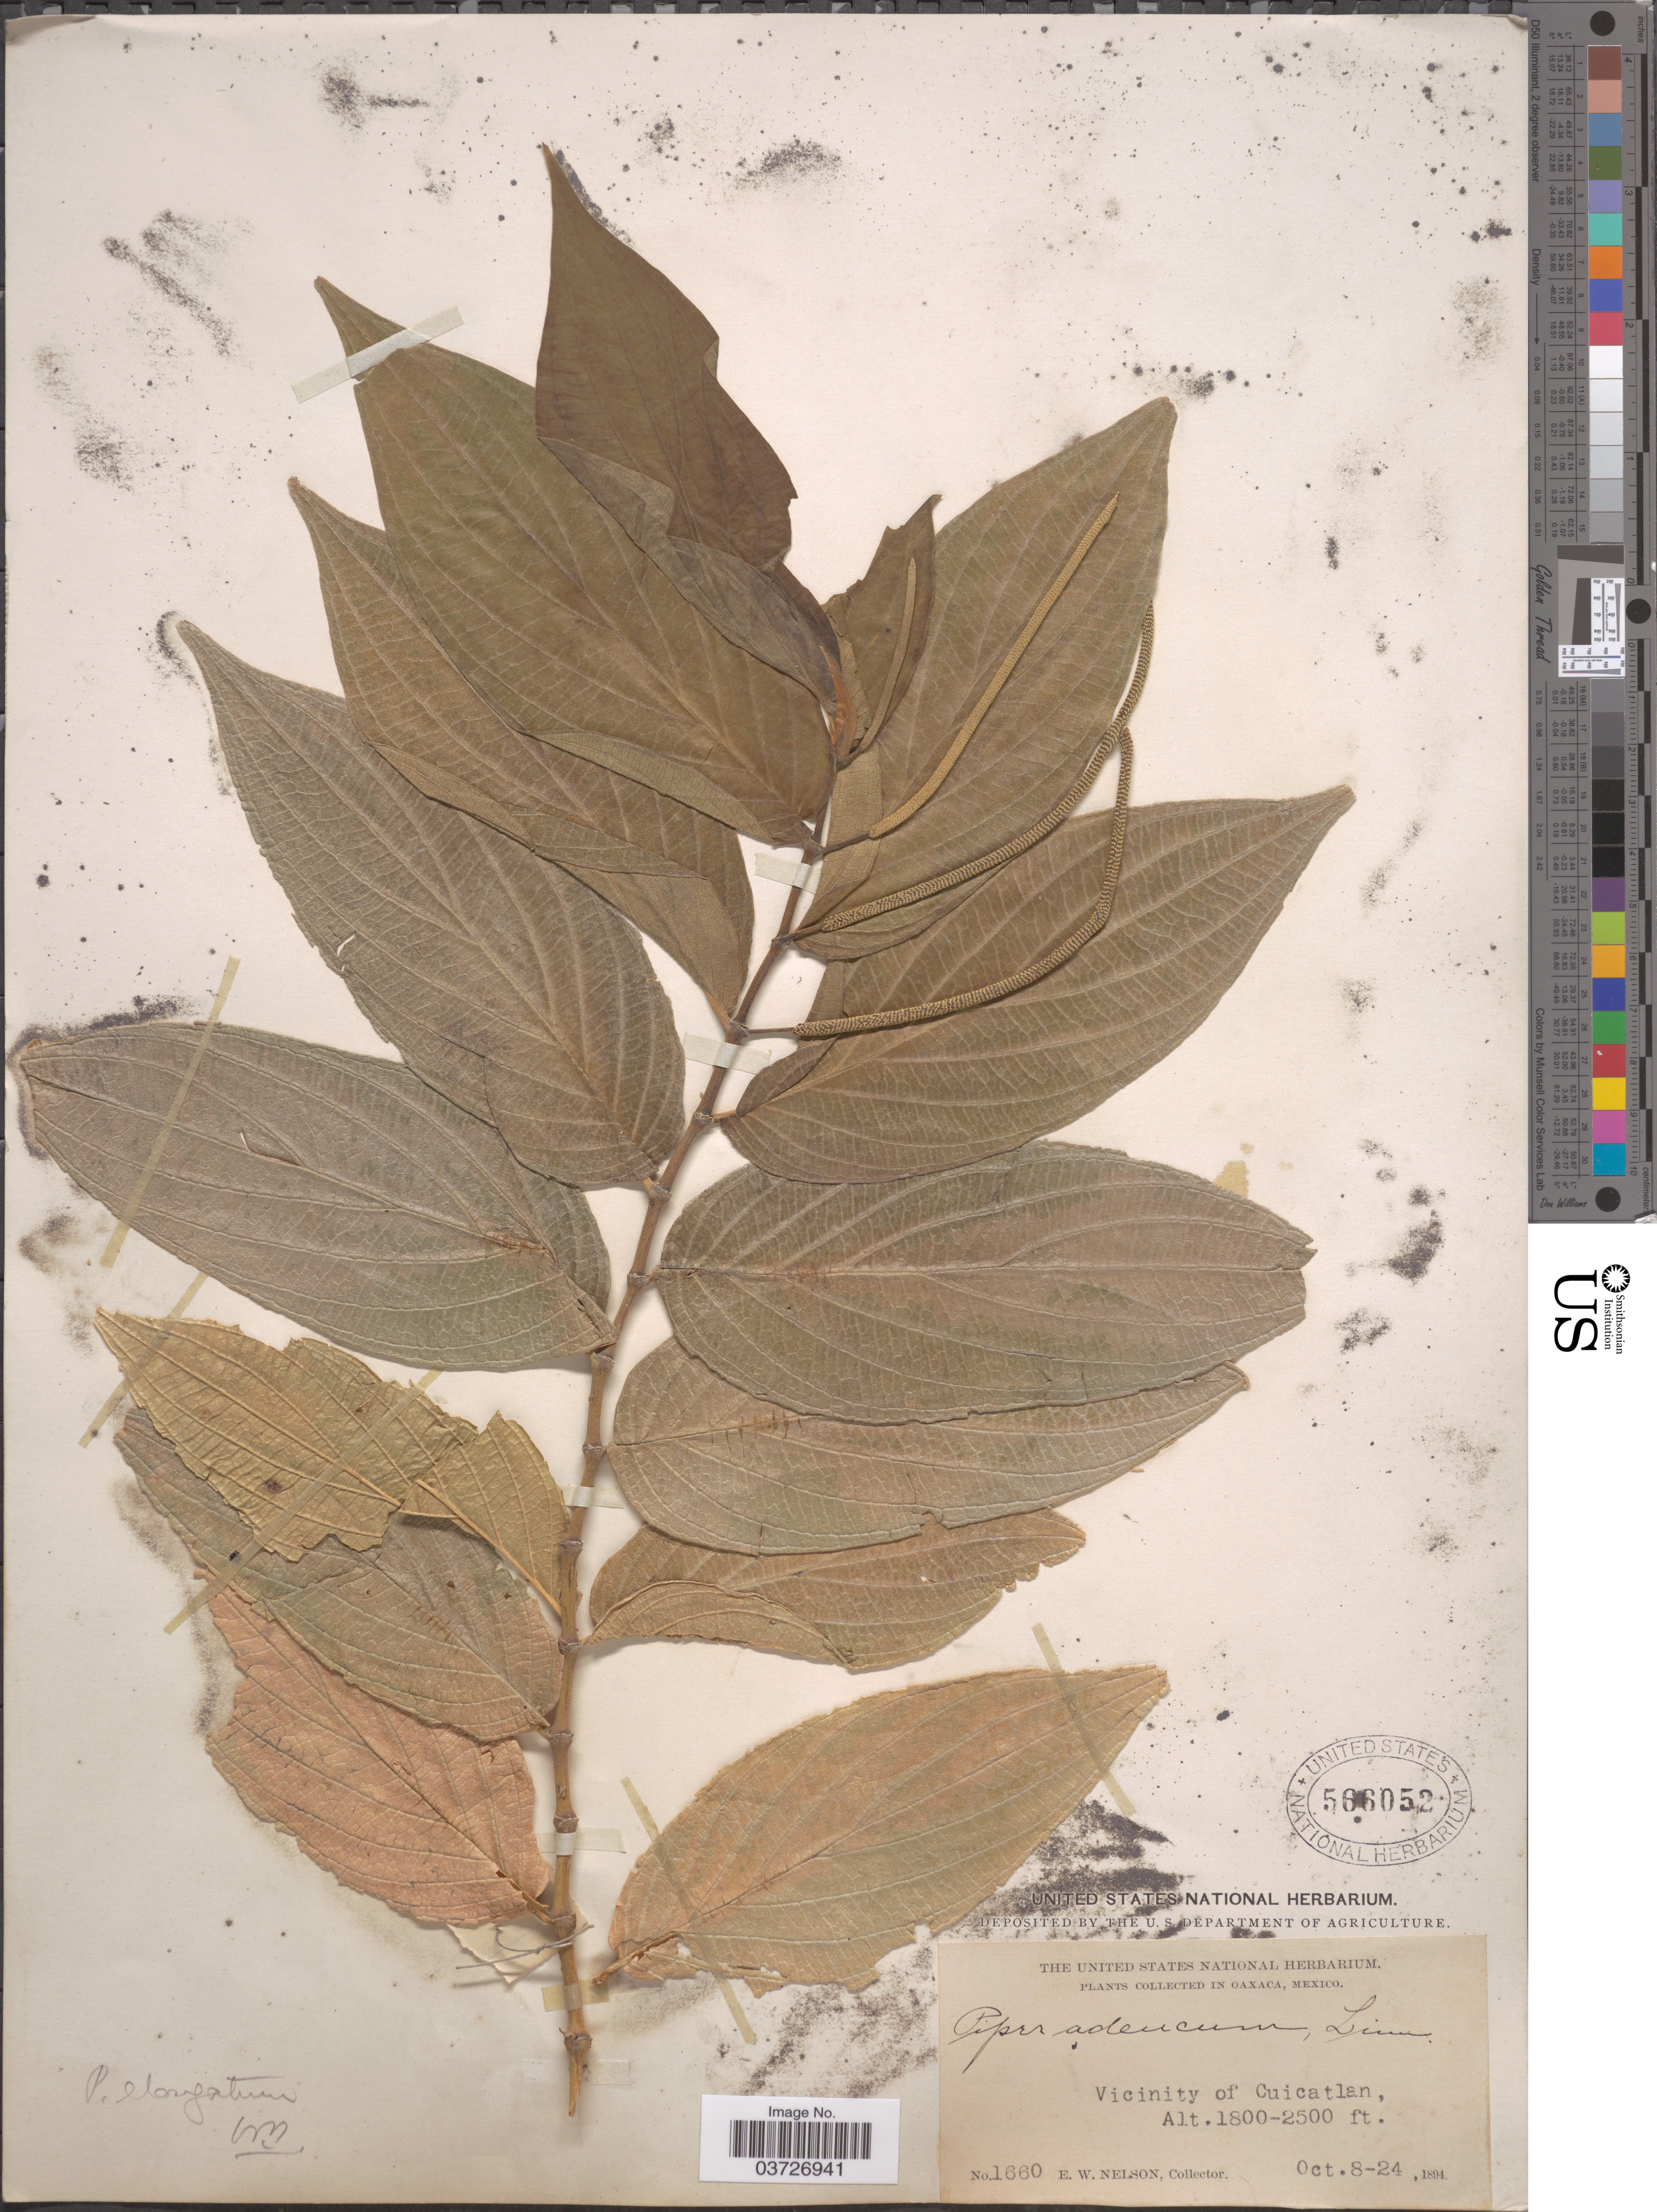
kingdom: Plantae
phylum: Tracheophyta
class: Magnoliopsida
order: Piperales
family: Piperaceae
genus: Piper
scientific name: Piper elongatum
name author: Vahl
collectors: E. W. Nelson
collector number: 1660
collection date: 1894-10-08/1894-10-24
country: Mexico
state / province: Oaxaca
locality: Vicinity of Cuicatlan.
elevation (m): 549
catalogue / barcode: US 566052